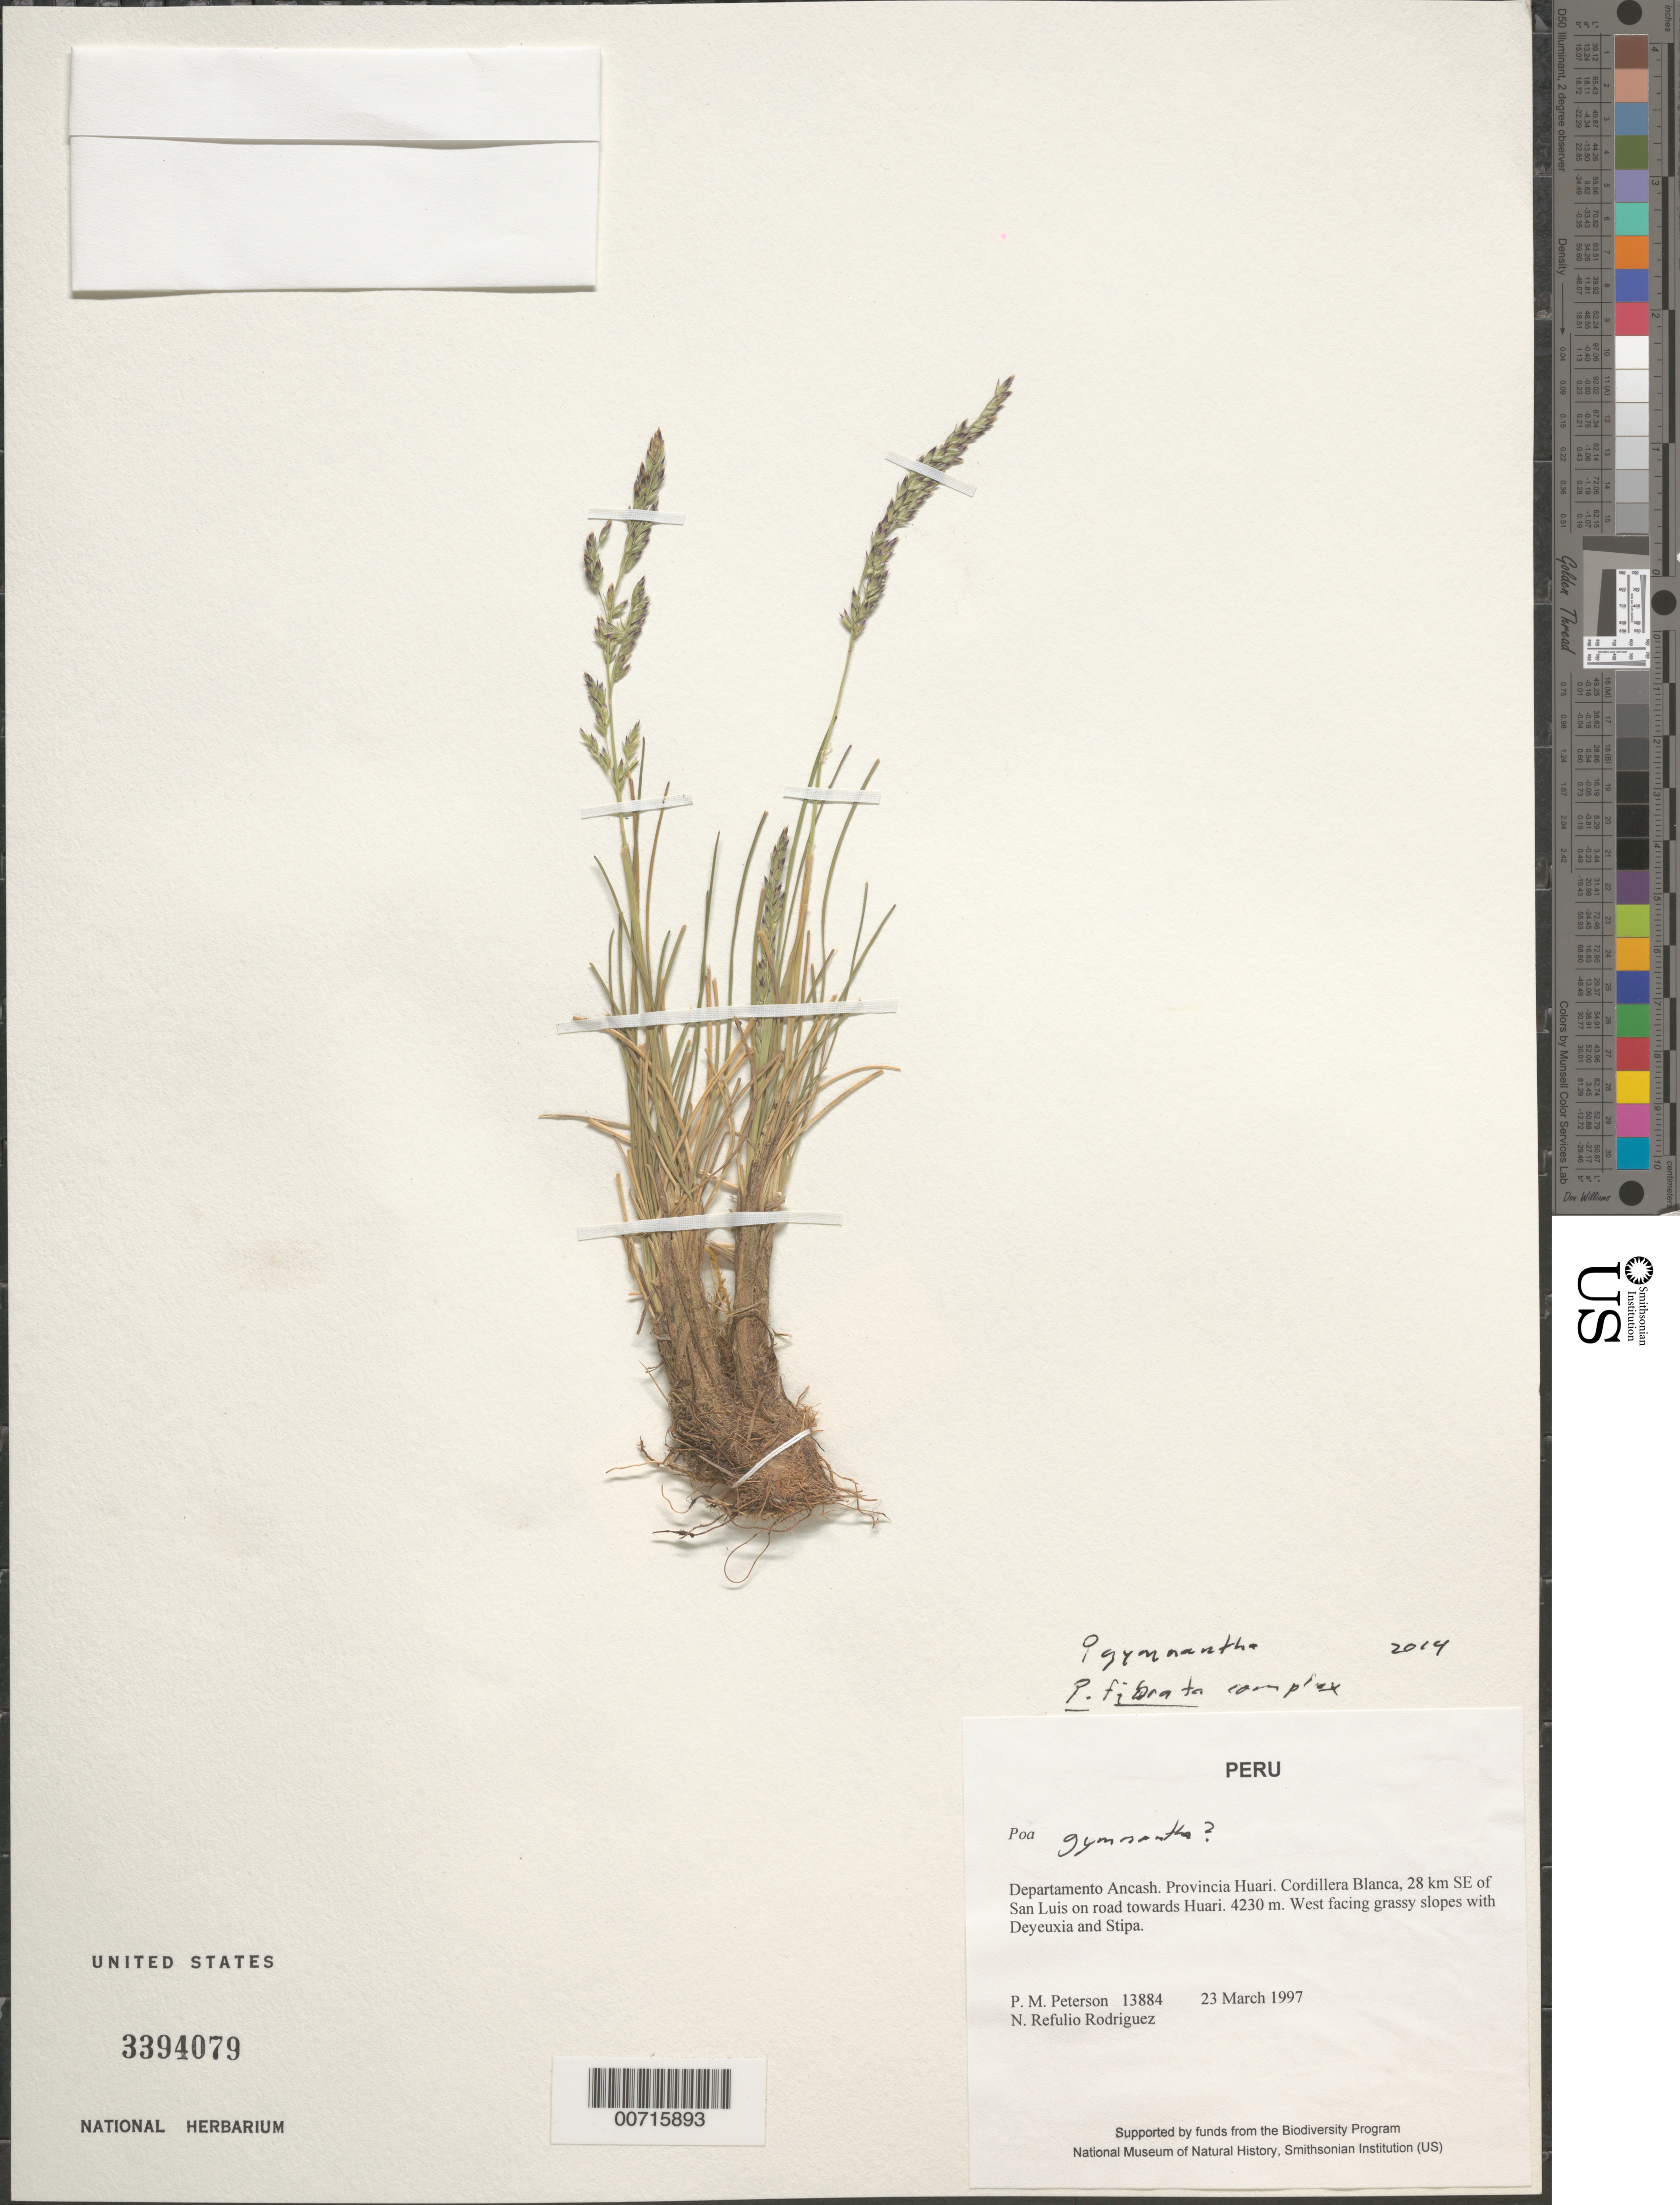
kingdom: Plantae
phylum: Tracheophyta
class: Liliopsida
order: Poales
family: Poaceae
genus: Poa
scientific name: Poa gymnantha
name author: Pilg.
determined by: Soreng, Robert J., Research Associate (BOT), Smithsonian Institution - National Museum of Natural History (UNITED STATES)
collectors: P. M. Peterson & N. Refulio-Rodríguez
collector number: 13884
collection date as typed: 23 Mar 1997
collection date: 1997-03-23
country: Peru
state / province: Ancash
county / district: Huari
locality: Cordillera Blanca, 28 km SE of San Luis on road towards Huari.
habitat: West facing grassy slopes with Deyeuxia and Stipa.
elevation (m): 4230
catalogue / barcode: US 3394079